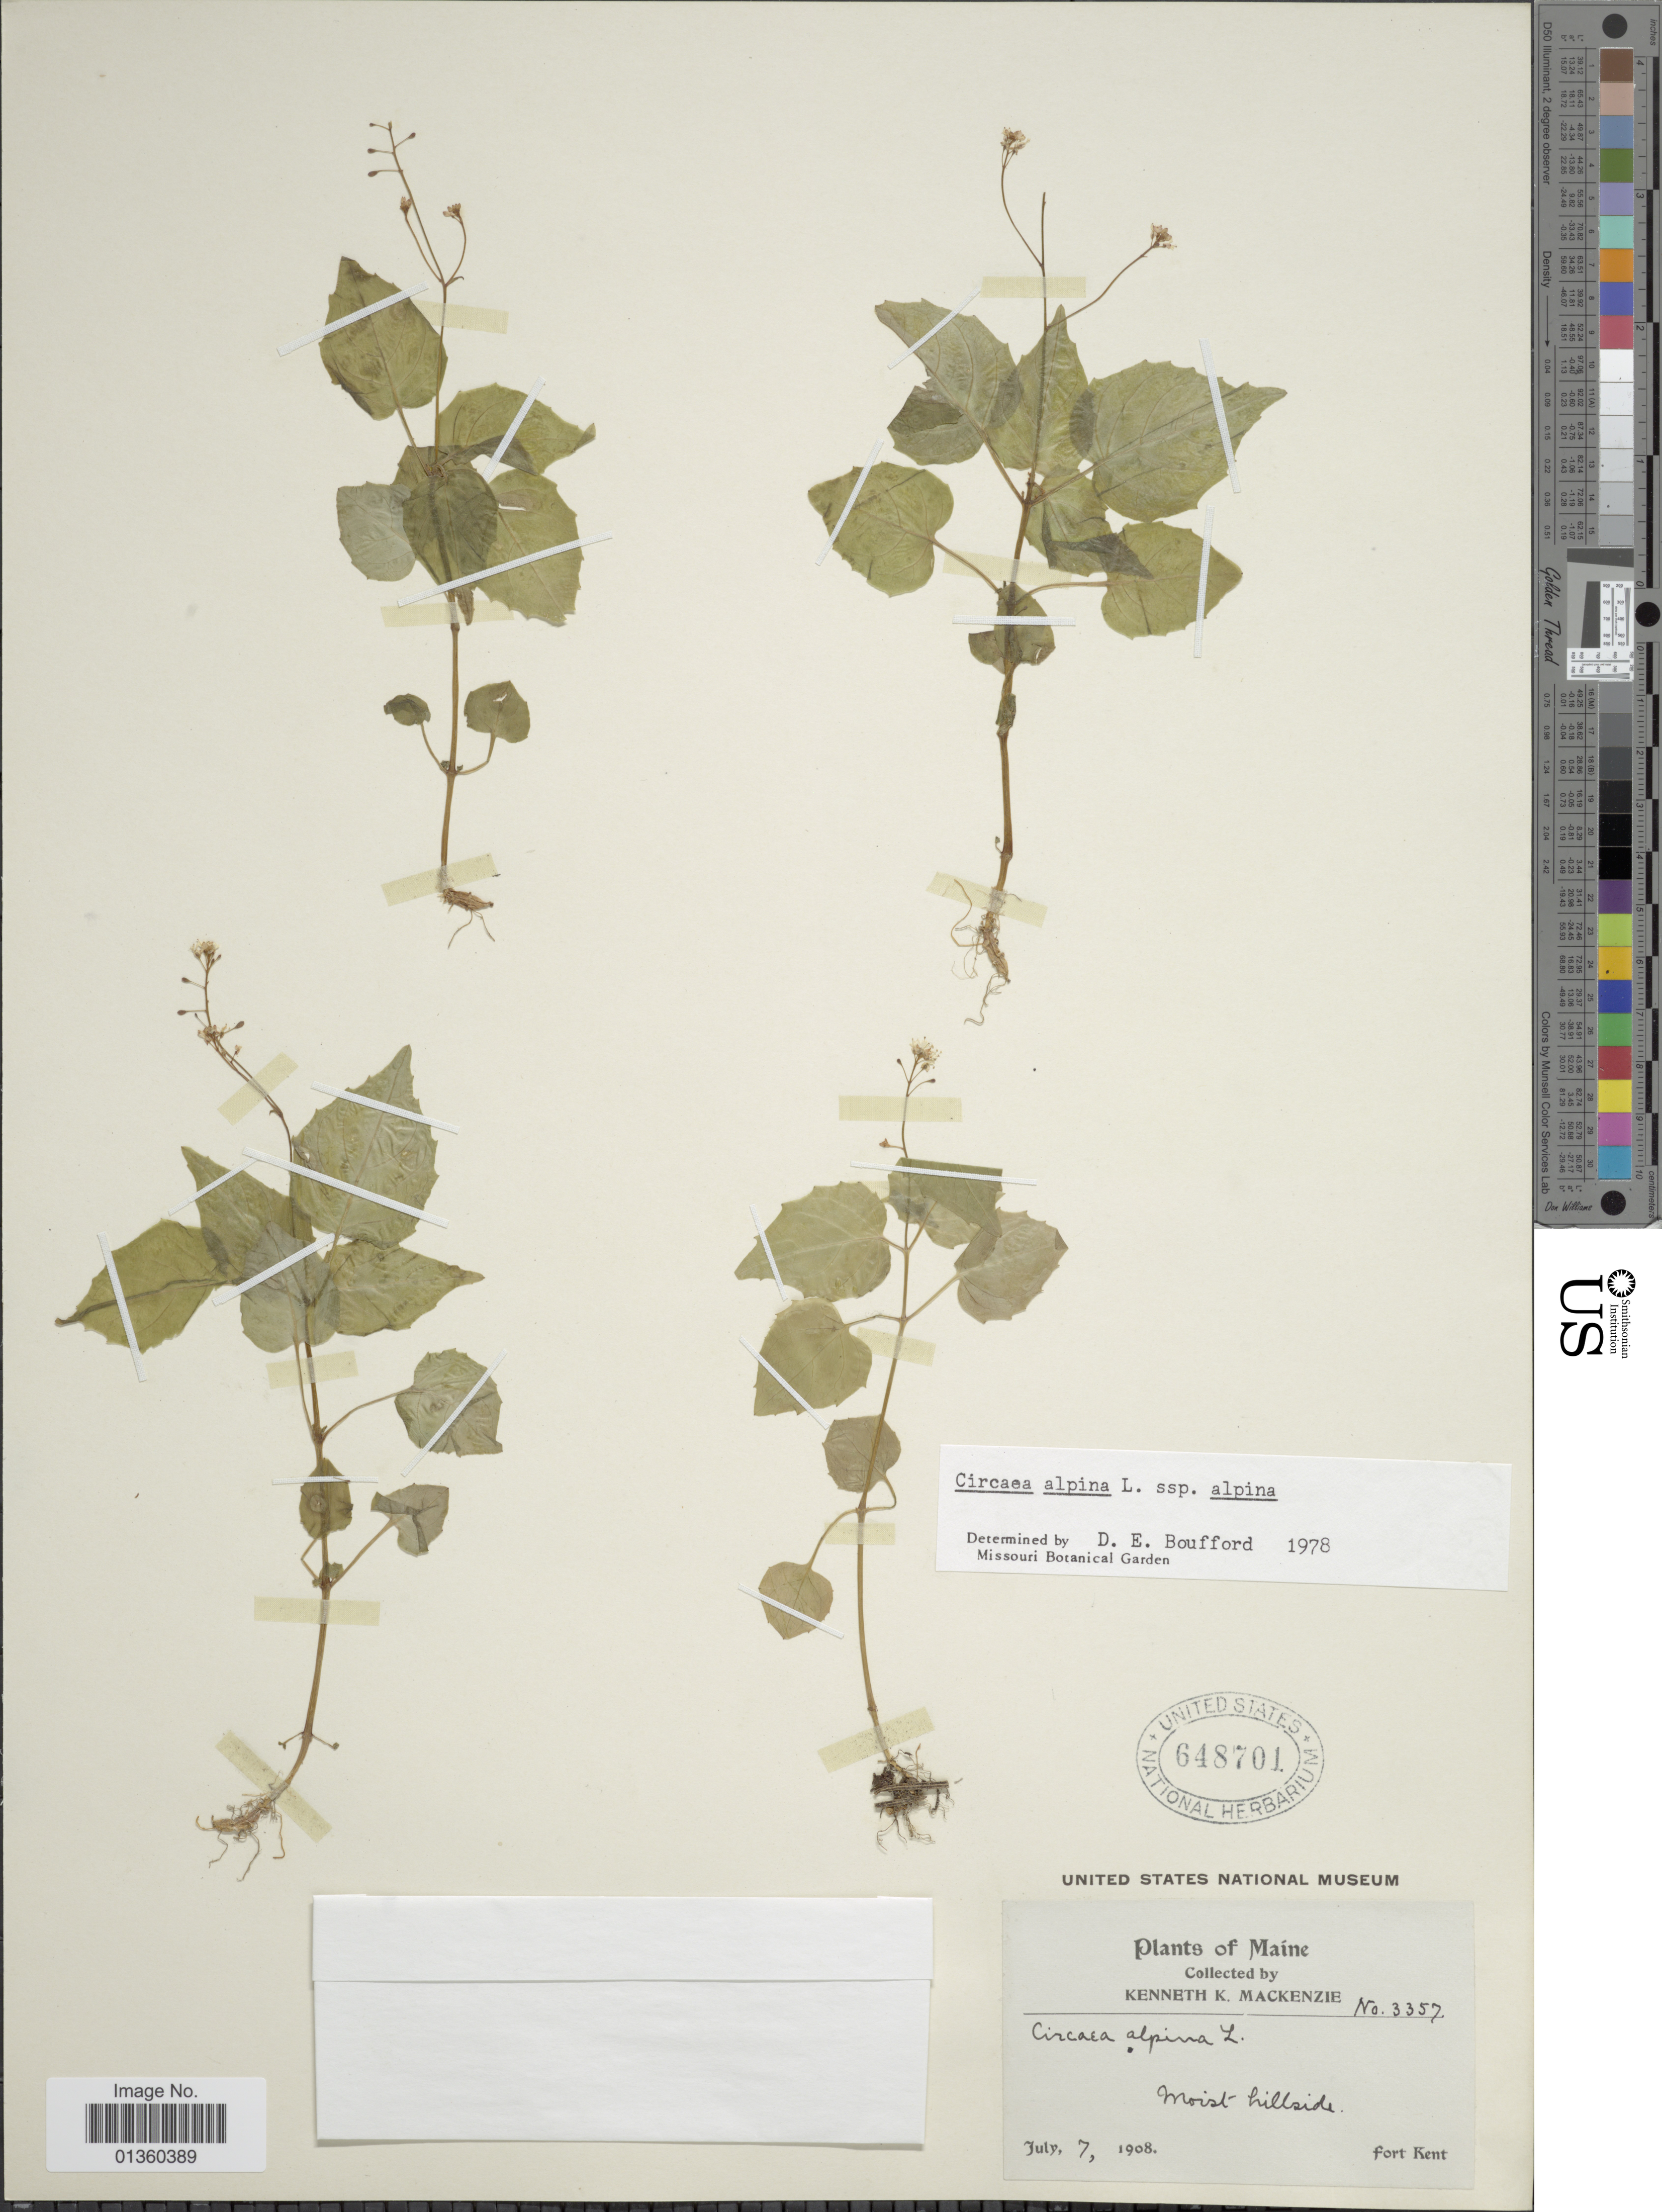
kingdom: Plantae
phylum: Tracheophyta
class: Magnoliopsida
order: Myrtales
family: Onagraceae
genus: Circaea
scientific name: Circaea alpina subsp. alpina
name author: L.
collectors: K. K. Mackenzie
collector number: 3357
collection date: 1908-07-07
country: United States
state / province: Maine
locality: Fort Kent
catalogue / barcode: US 648701